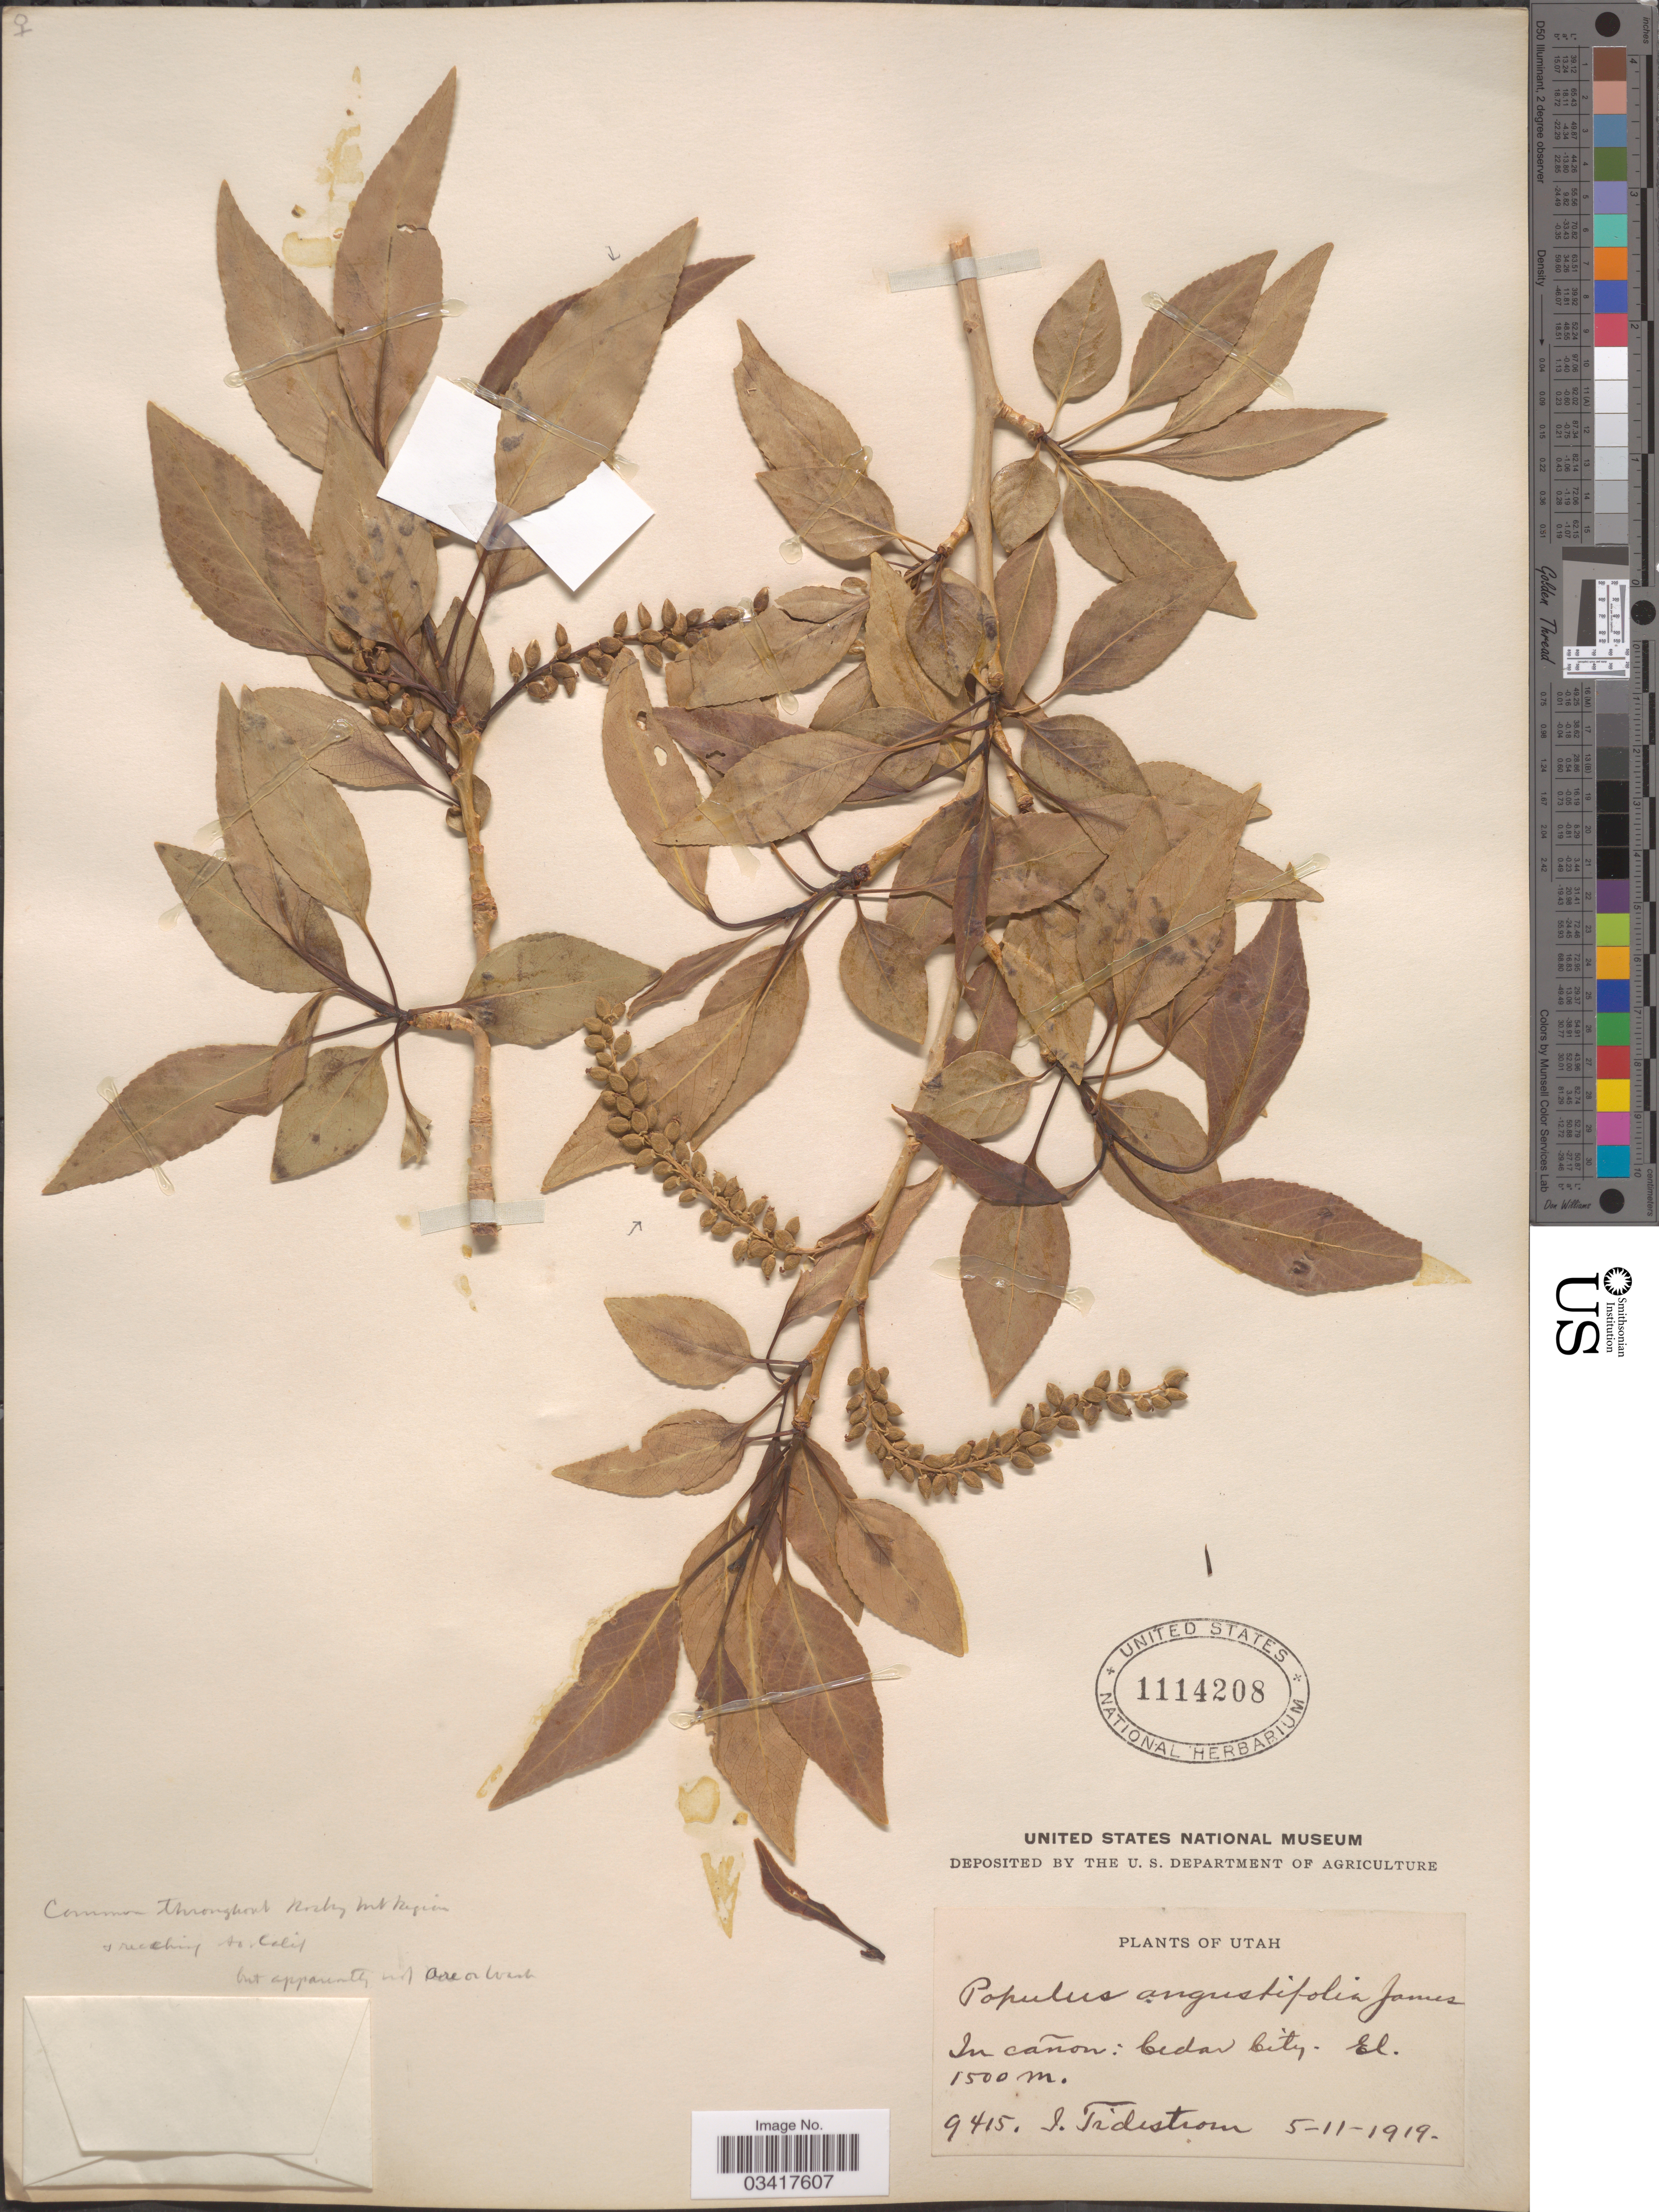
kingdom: Plantae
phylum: Tracheophyta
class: Magnoliopsida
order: Malpighiales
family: Salicaceae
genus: Populus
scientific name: Populus angustifolia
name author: E. James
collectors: I. F. Tidestrom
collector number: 9415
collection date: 1919-05-11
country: United States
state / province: Utah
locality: Cedar City.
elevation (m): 1500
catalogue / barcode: US 1114208